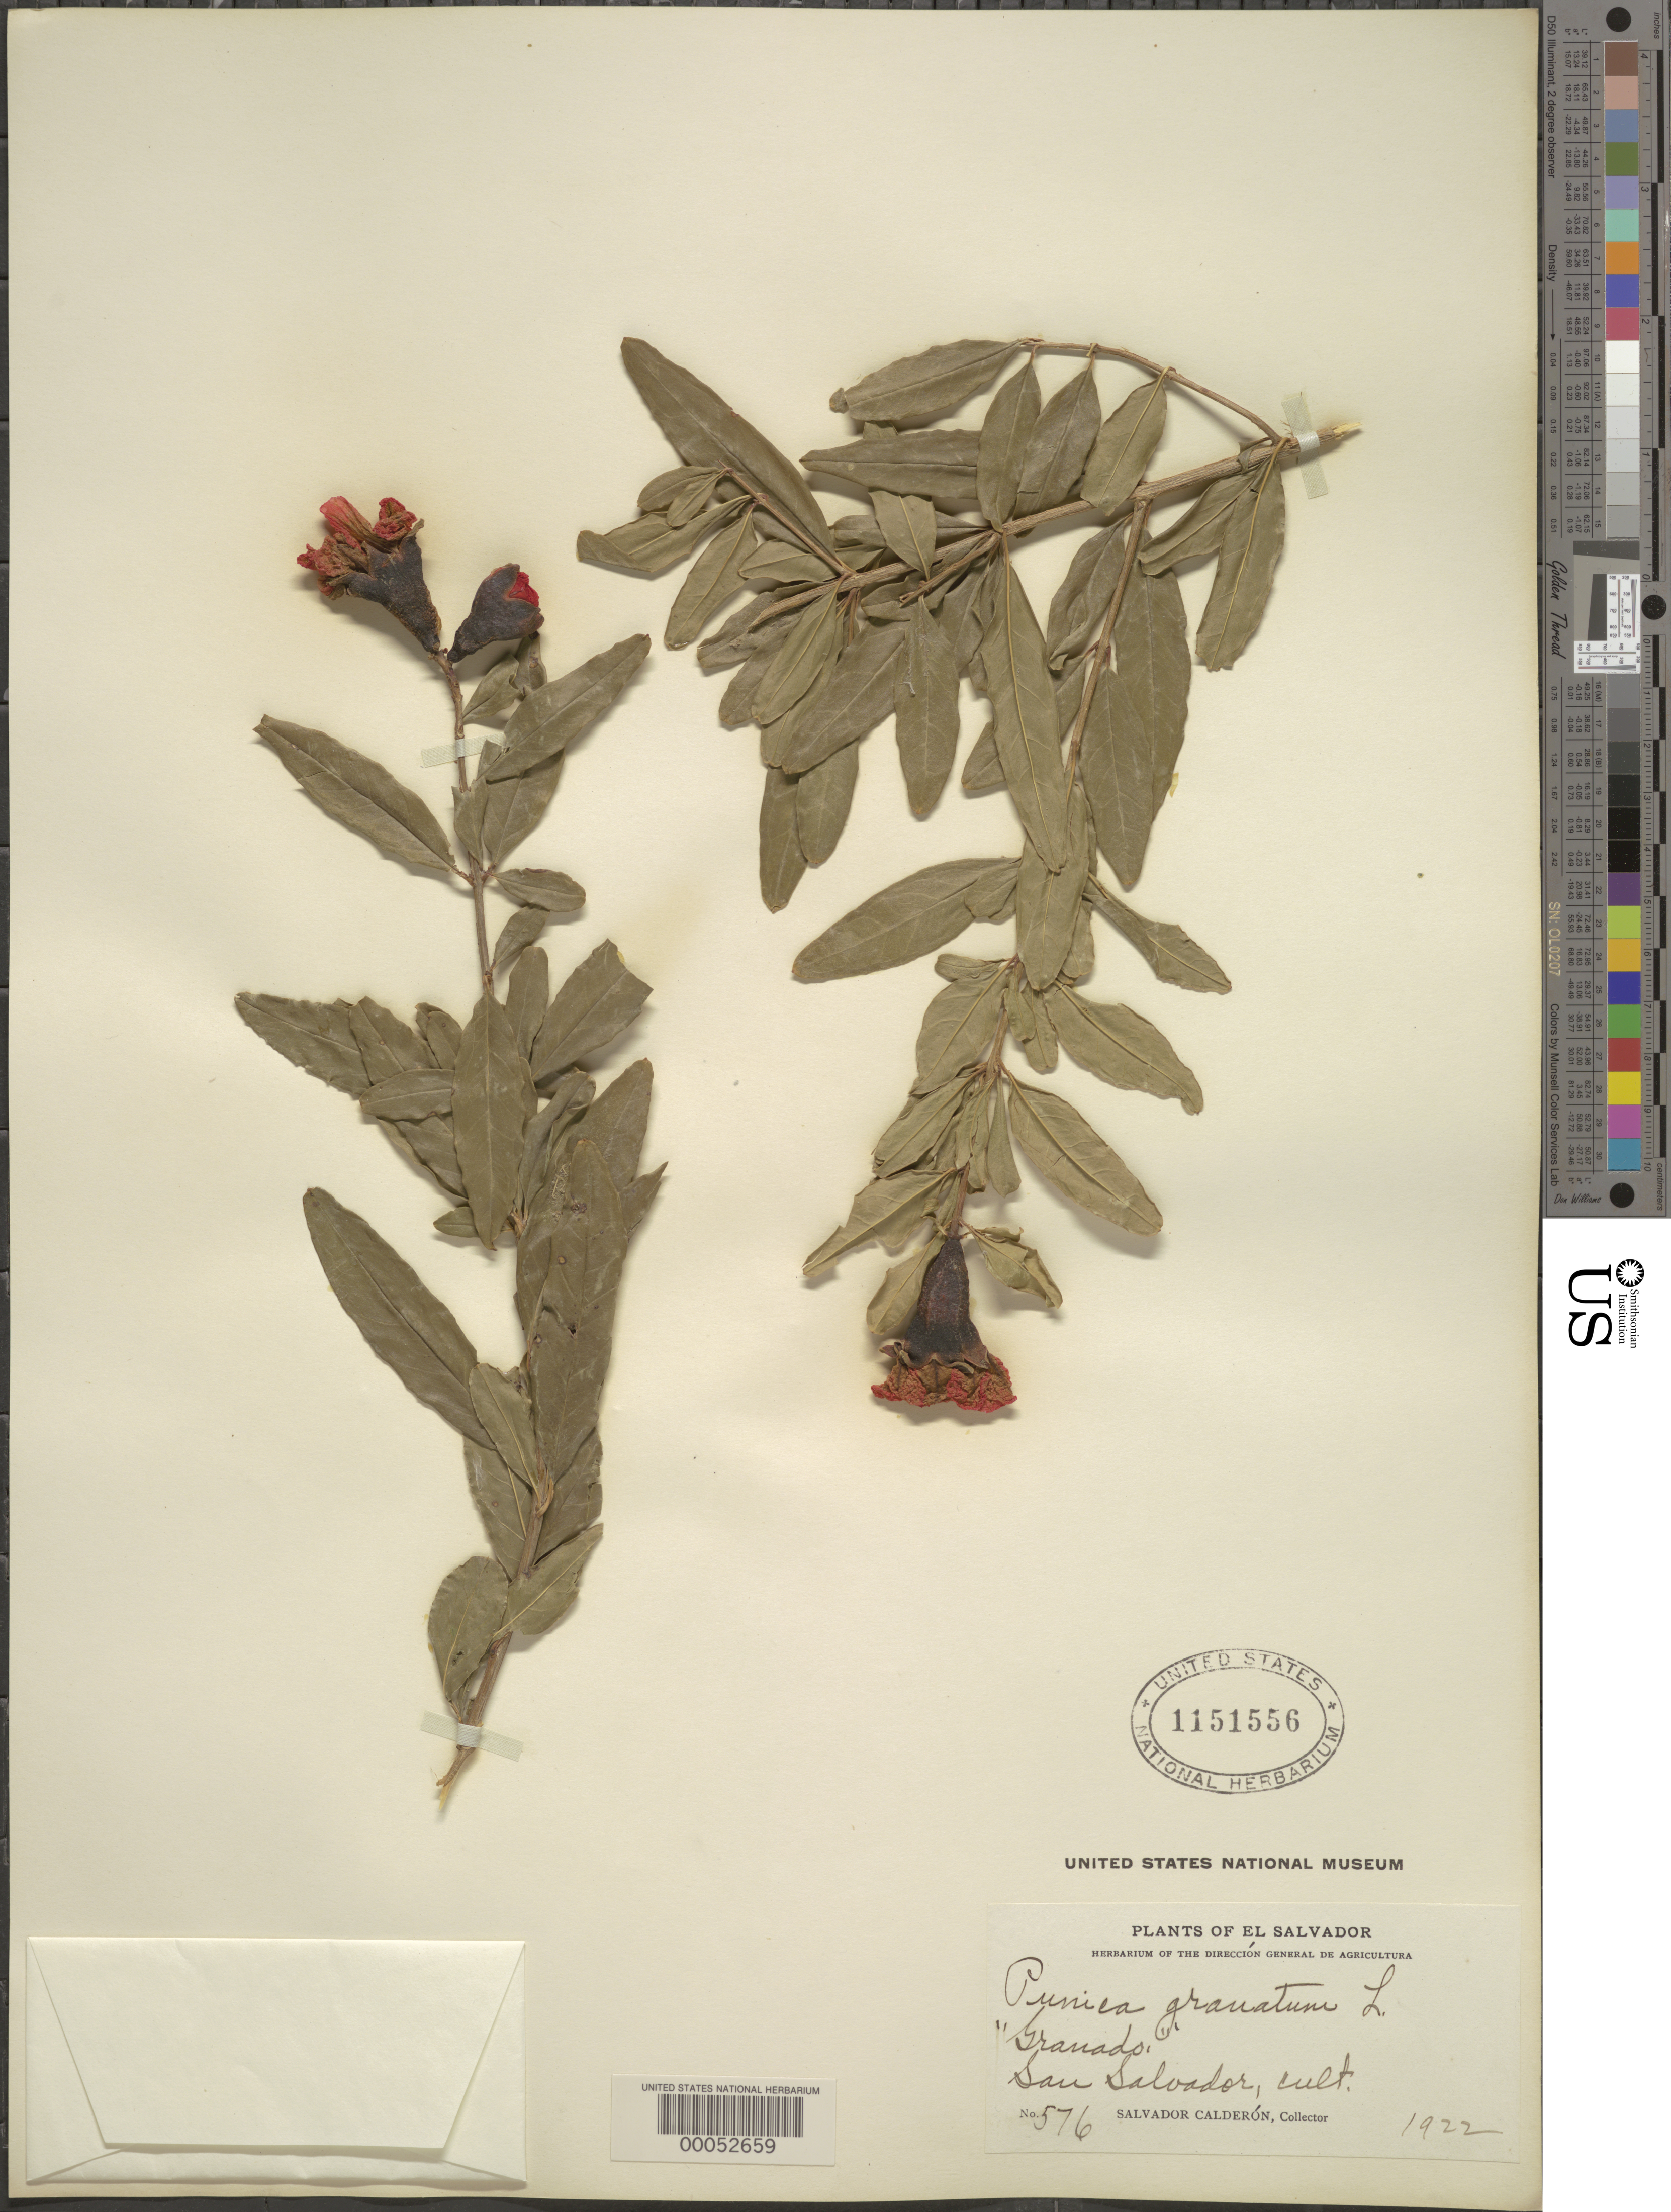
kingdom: Plantae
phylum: Tracheophyta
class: Magnoliopsida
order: Myrtales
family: Lythraceae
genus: Punica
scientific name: Punica granatum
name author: L.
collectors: S. Calderón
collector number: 576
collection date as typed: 1922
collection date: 1922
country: El Salvador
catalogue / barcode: US 1151556